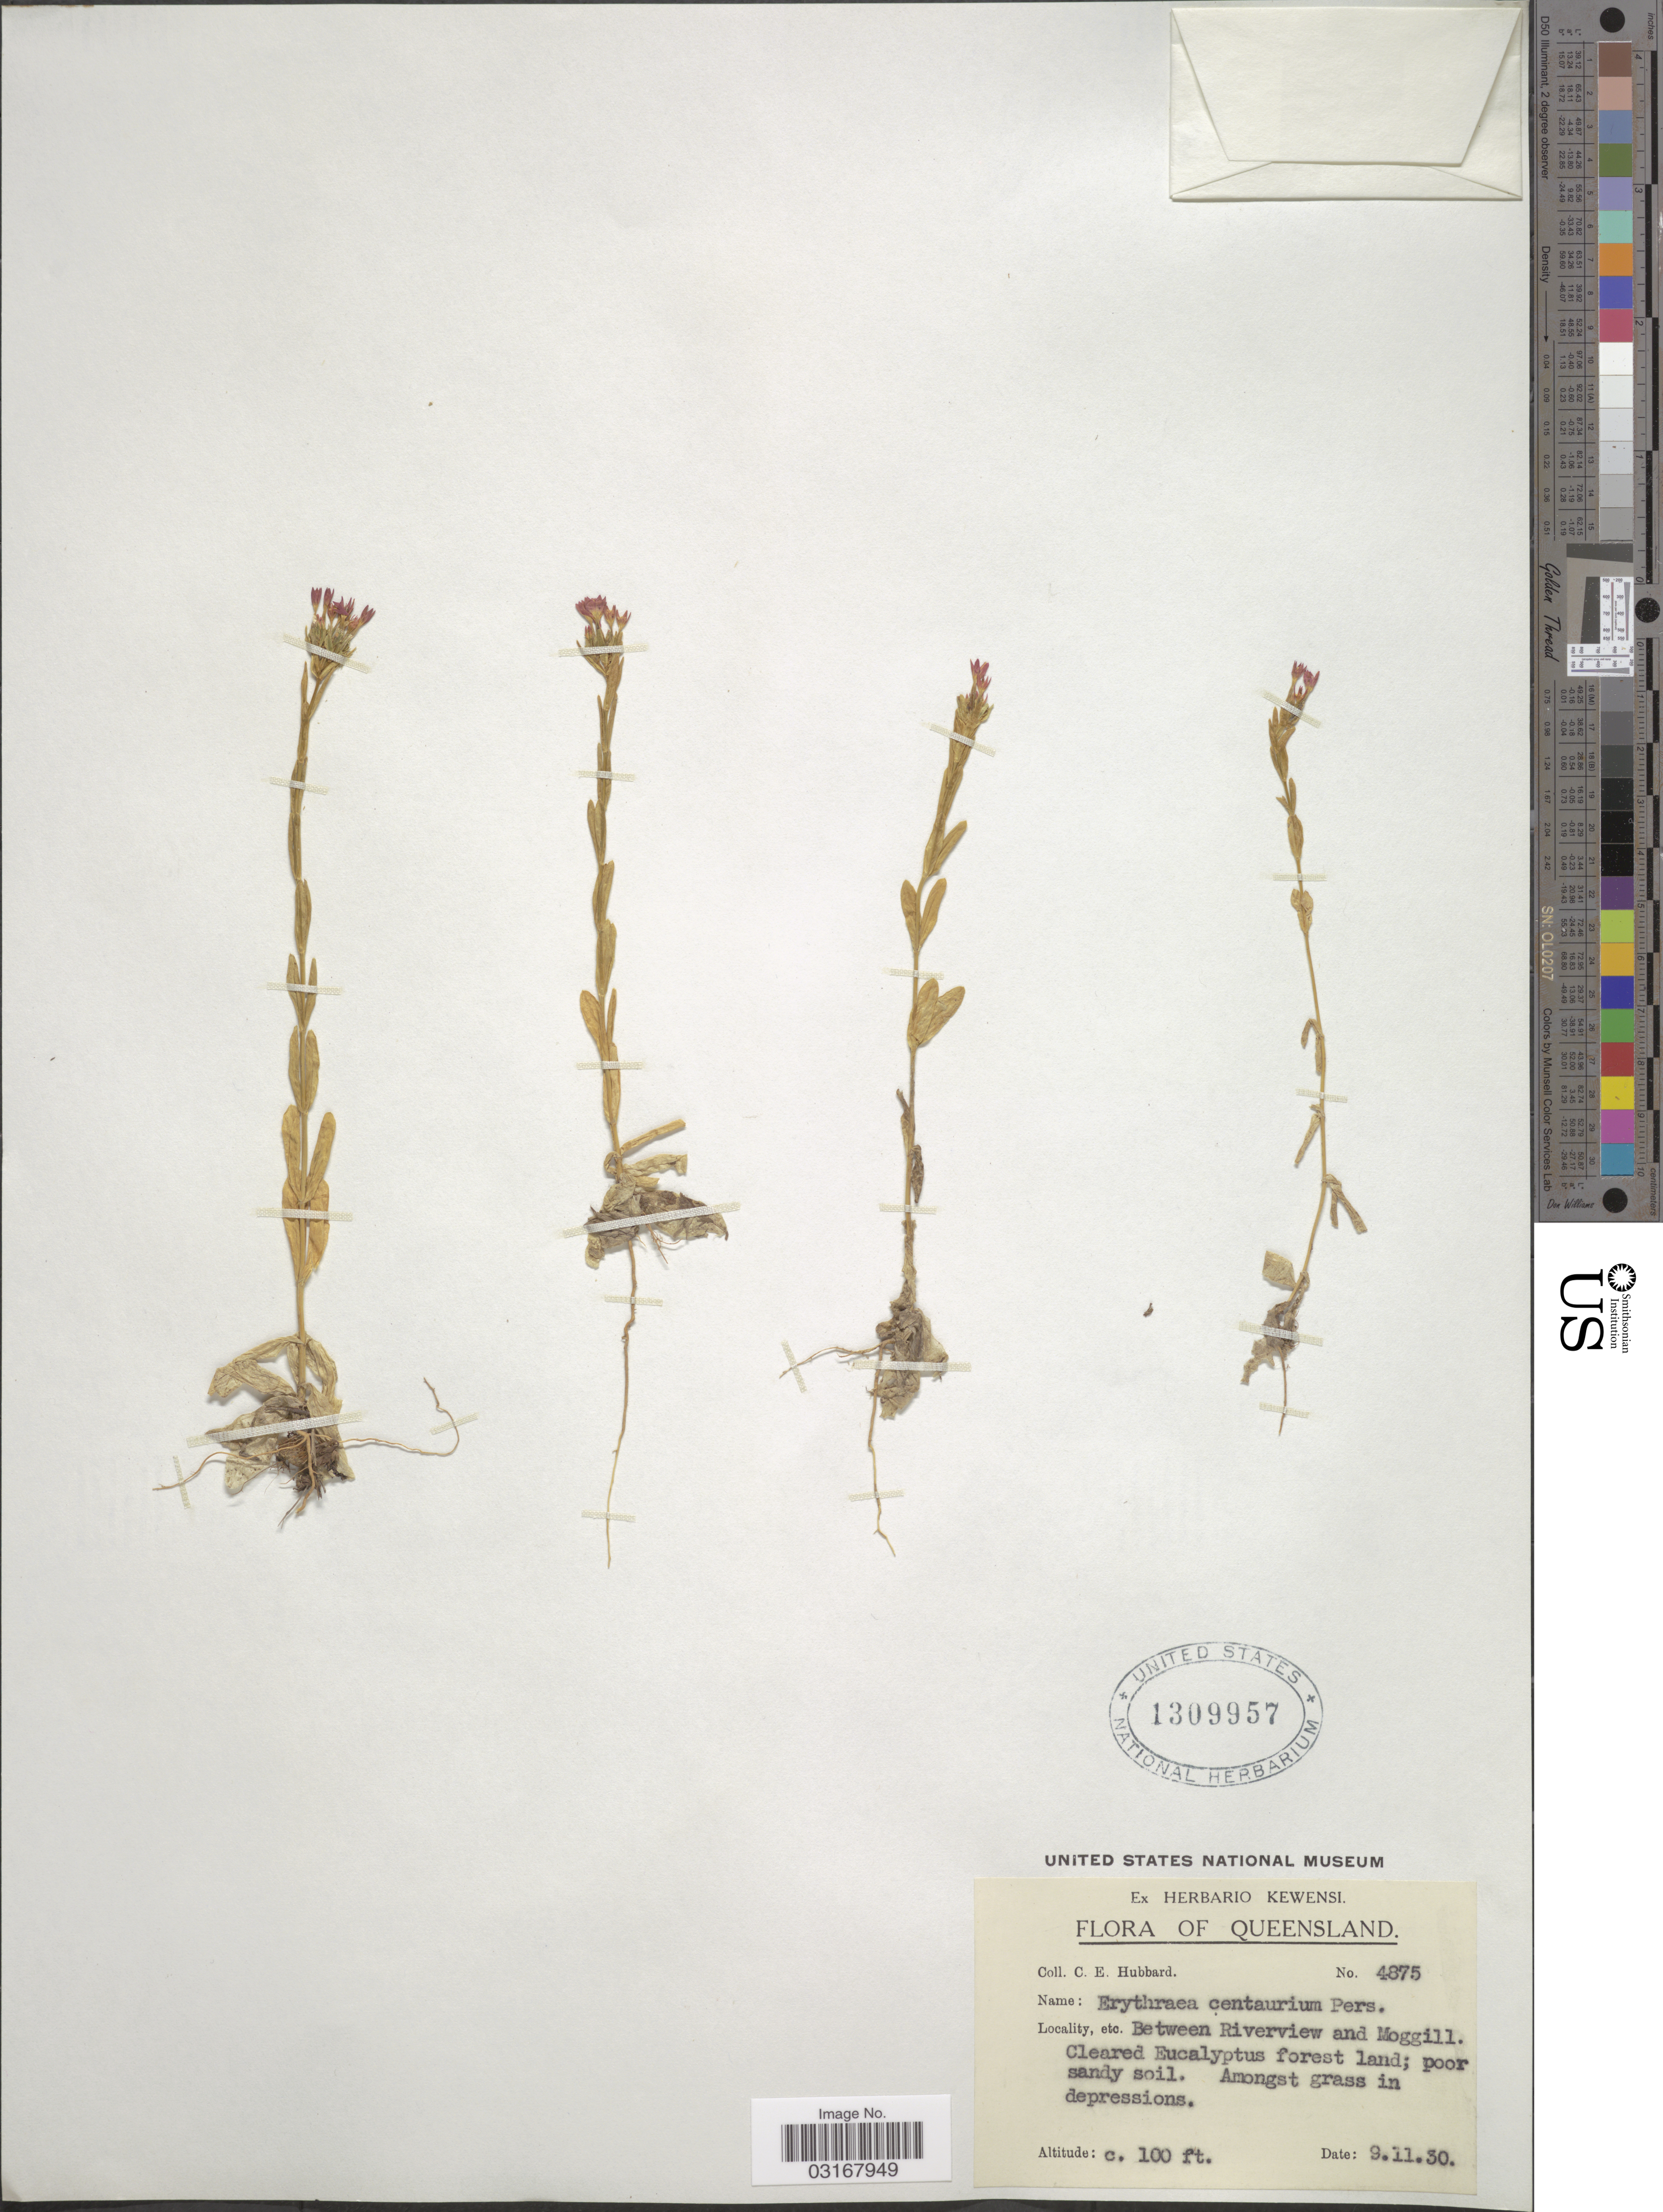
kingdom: Plantae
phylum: Tracheophyta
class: Magnoliopsida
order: Gentianales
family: Gentianaceae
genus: Centaurium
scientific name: Centaurium centaurium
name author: (L.) W. Wight ex Piper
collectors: C. E. Hubbard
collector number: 4875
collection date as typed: Transcribed d/m/y: 9/11/30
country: Australia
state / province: Queensland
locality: Between Riverview and Moggill.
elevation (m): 30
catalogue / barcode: US 1309957